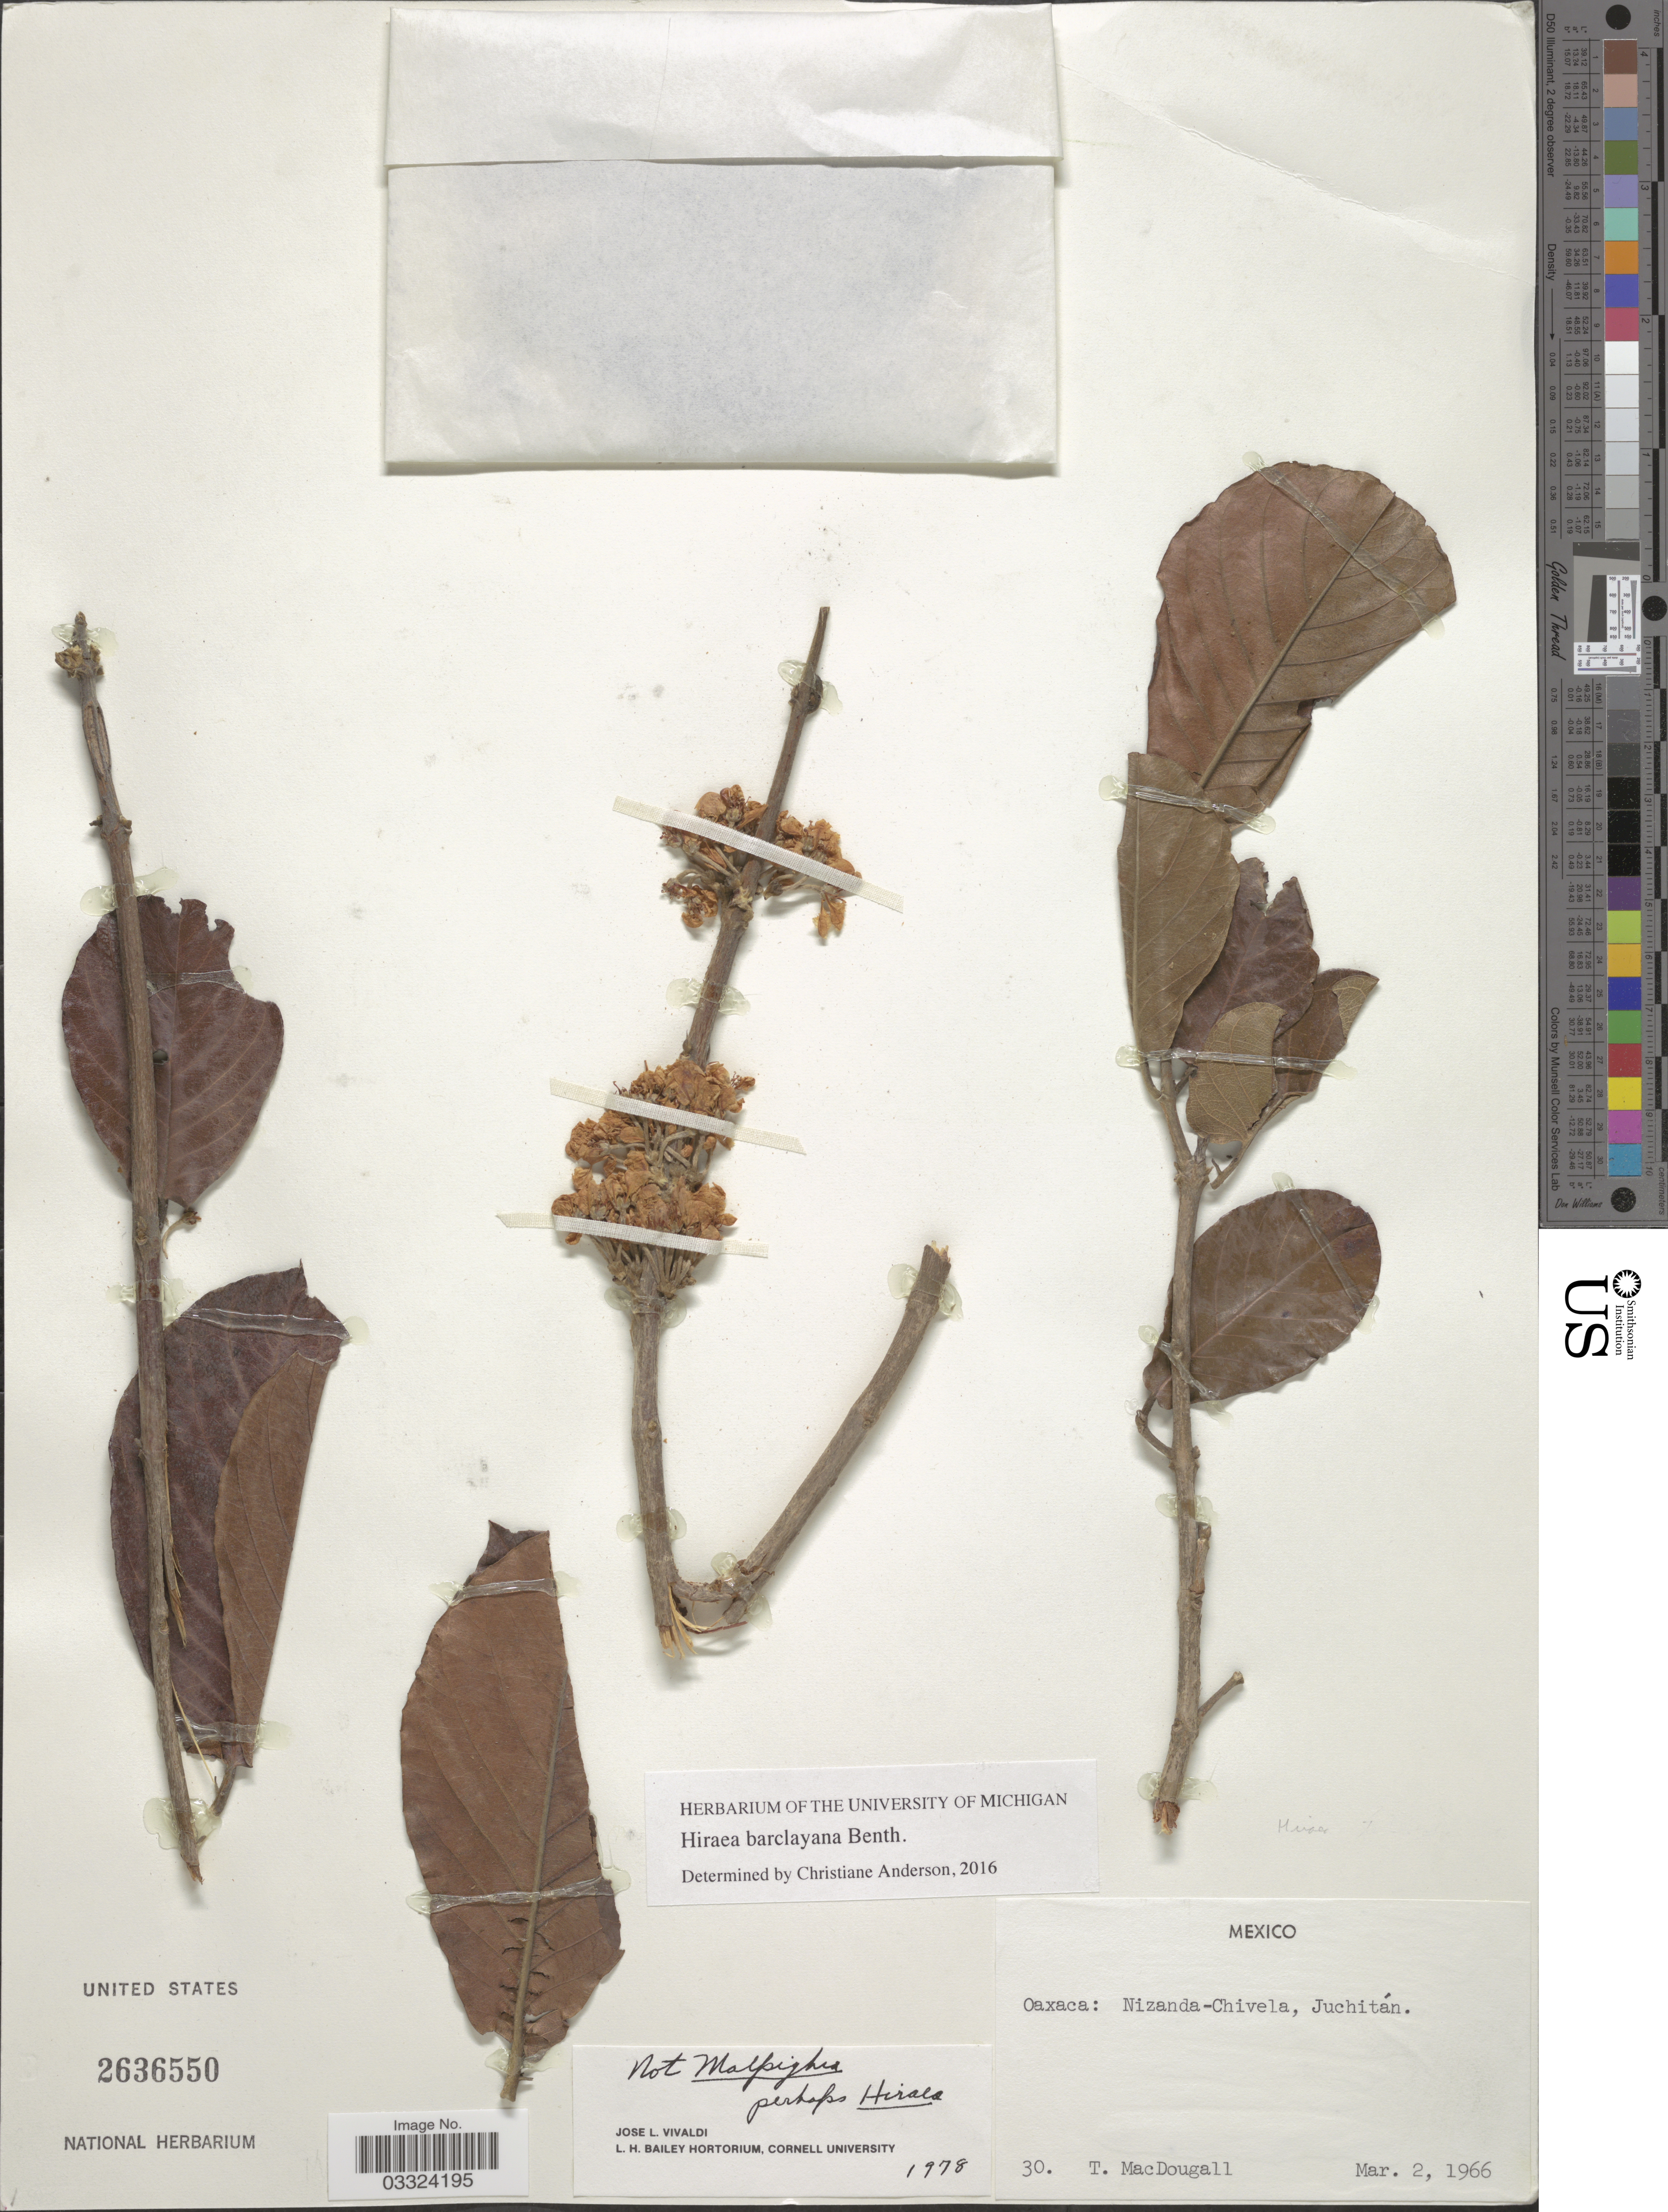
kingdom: Plantae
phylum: Tracheophyta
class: Magnoliopsida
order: Malpighiales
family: Malpighiaceae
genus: Hiraea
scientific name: Hiraea barclayana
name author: Benth.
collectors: T. MacDougal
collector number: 30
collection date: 1966-03-02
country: Mexico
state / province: Oaxaca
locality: Nizanda-Chivela, Juchitán.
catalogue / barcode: US 2636550